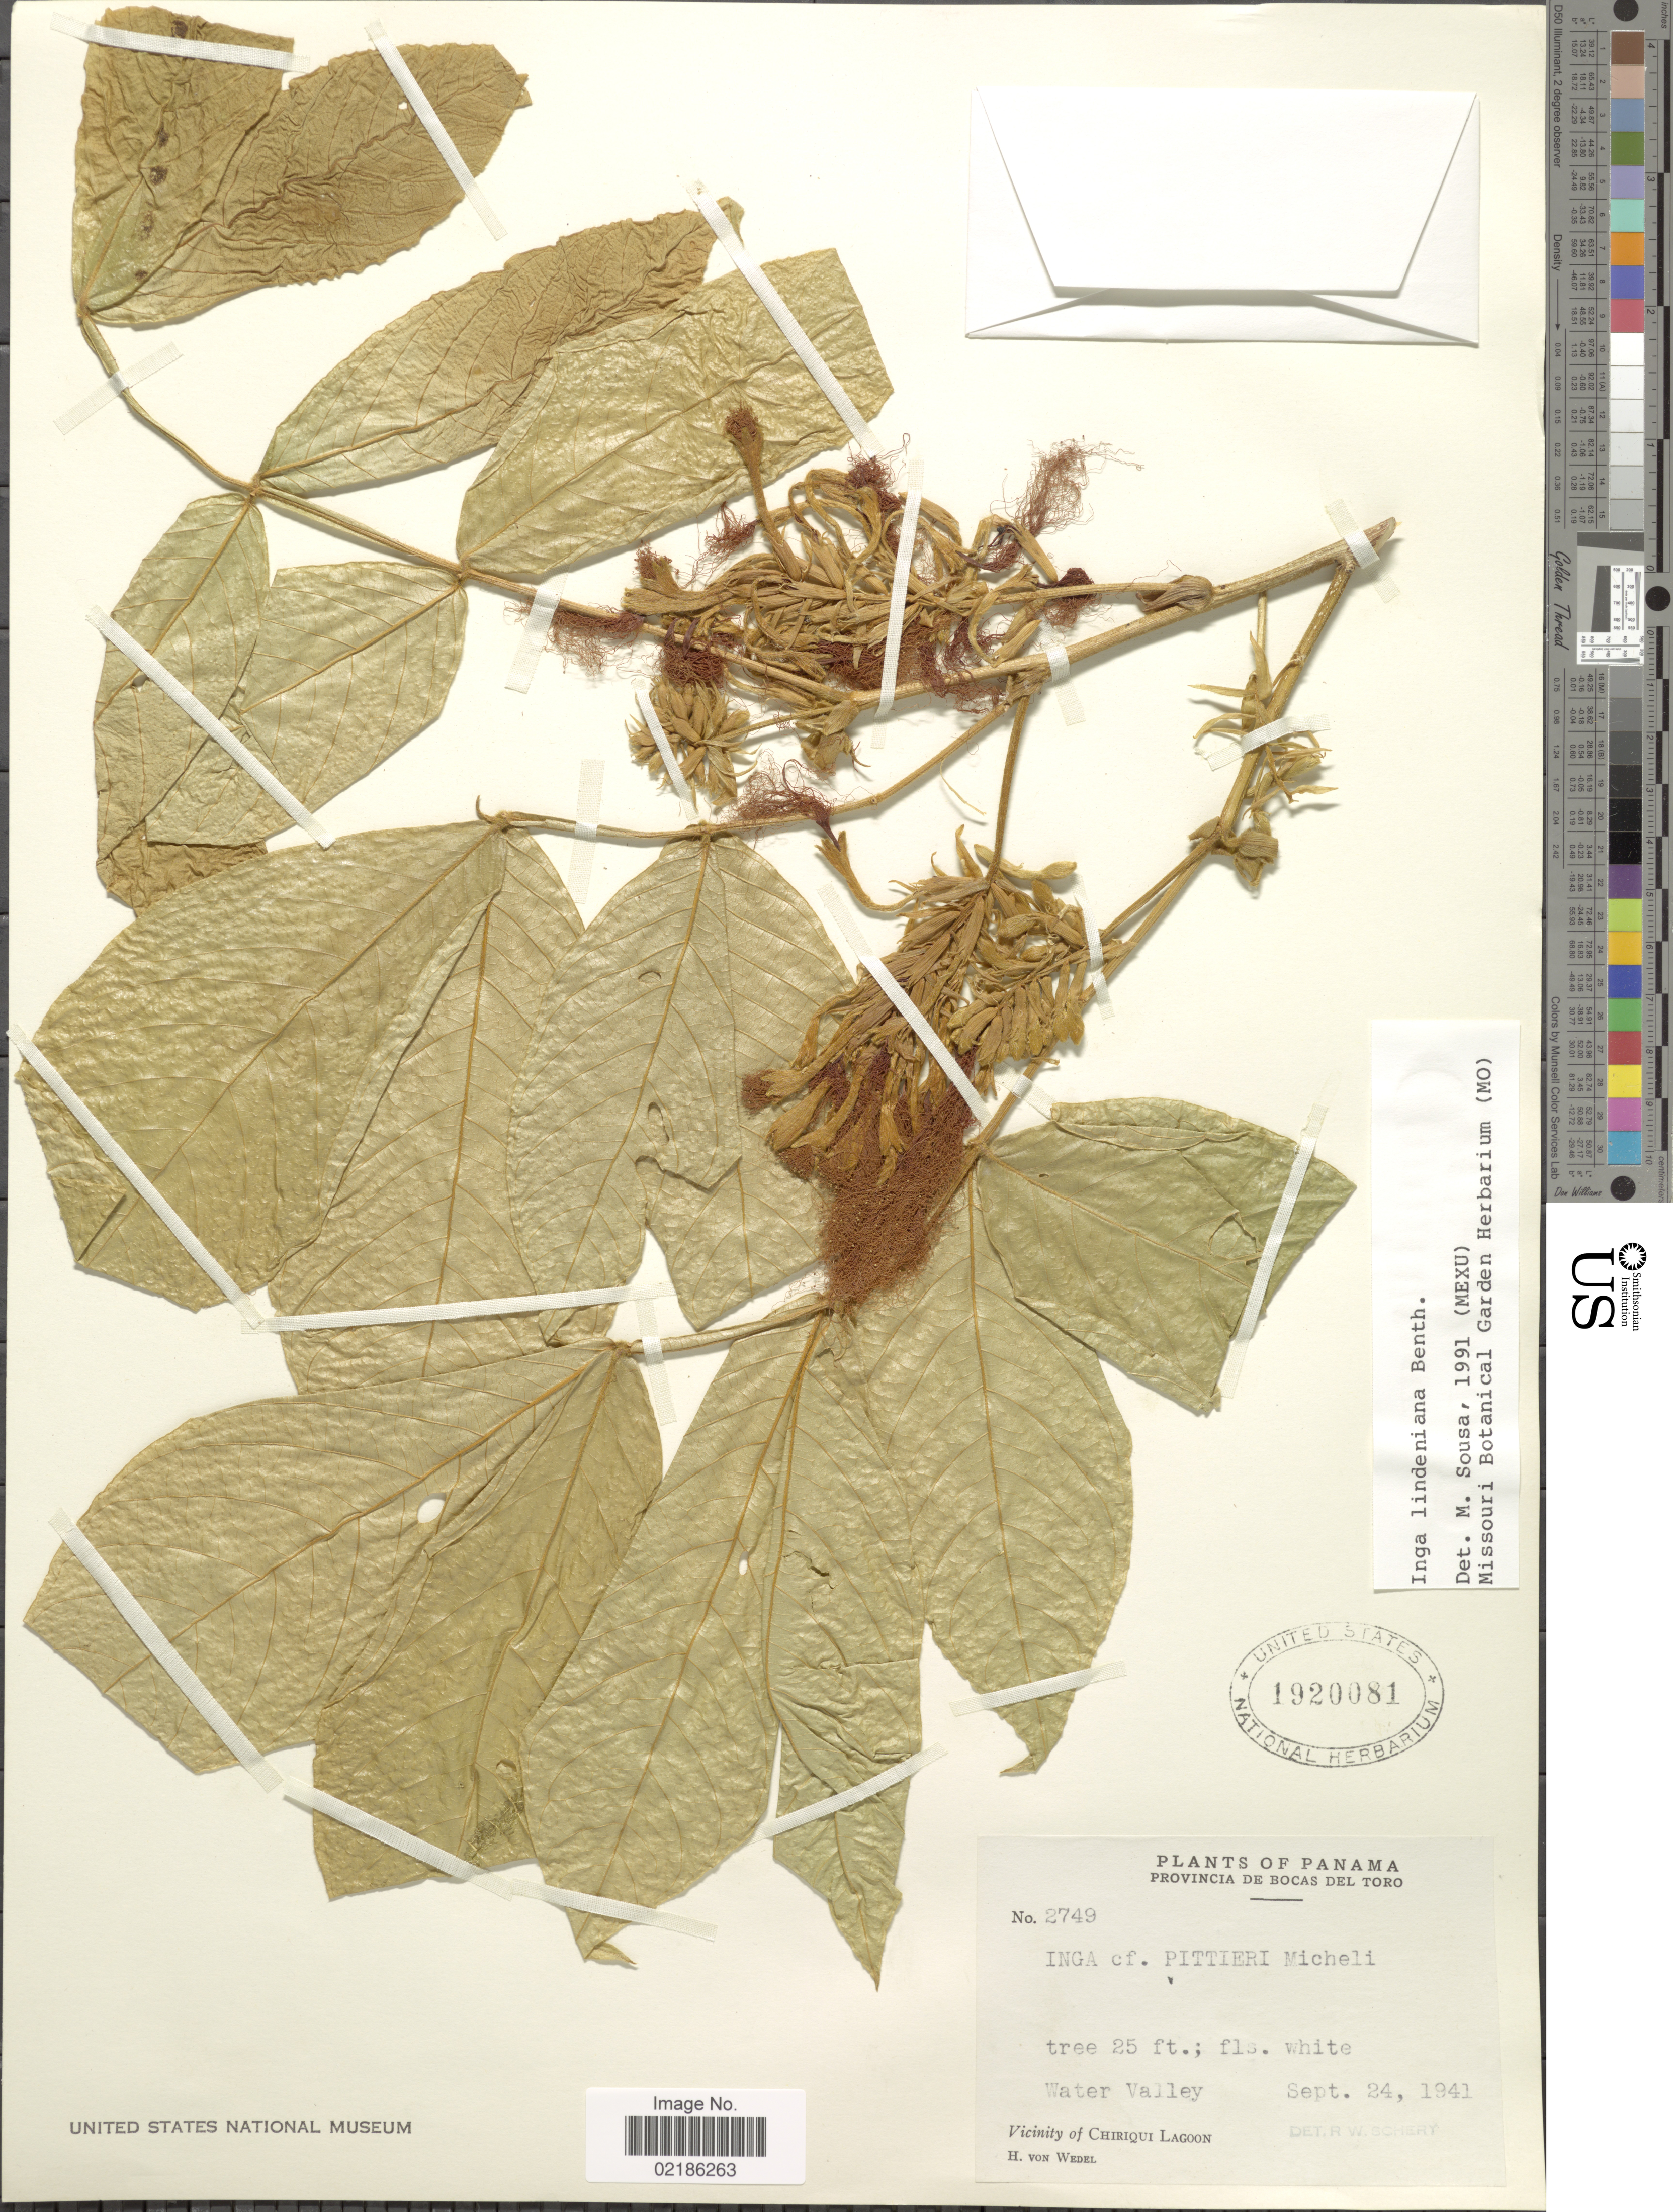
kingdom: Plantae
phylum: Tracheophyta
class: Magnoliopsida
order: Fabales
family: Fabaceae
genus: Inga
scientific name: Inga lindeniana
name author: Benth.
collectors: H. von Wedel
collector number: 2749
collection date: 1941-09-24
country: Panama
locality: Bocas del Toro, Water Valley, Vicinity of Chiriqui Lagoon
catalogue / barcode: US 1920081